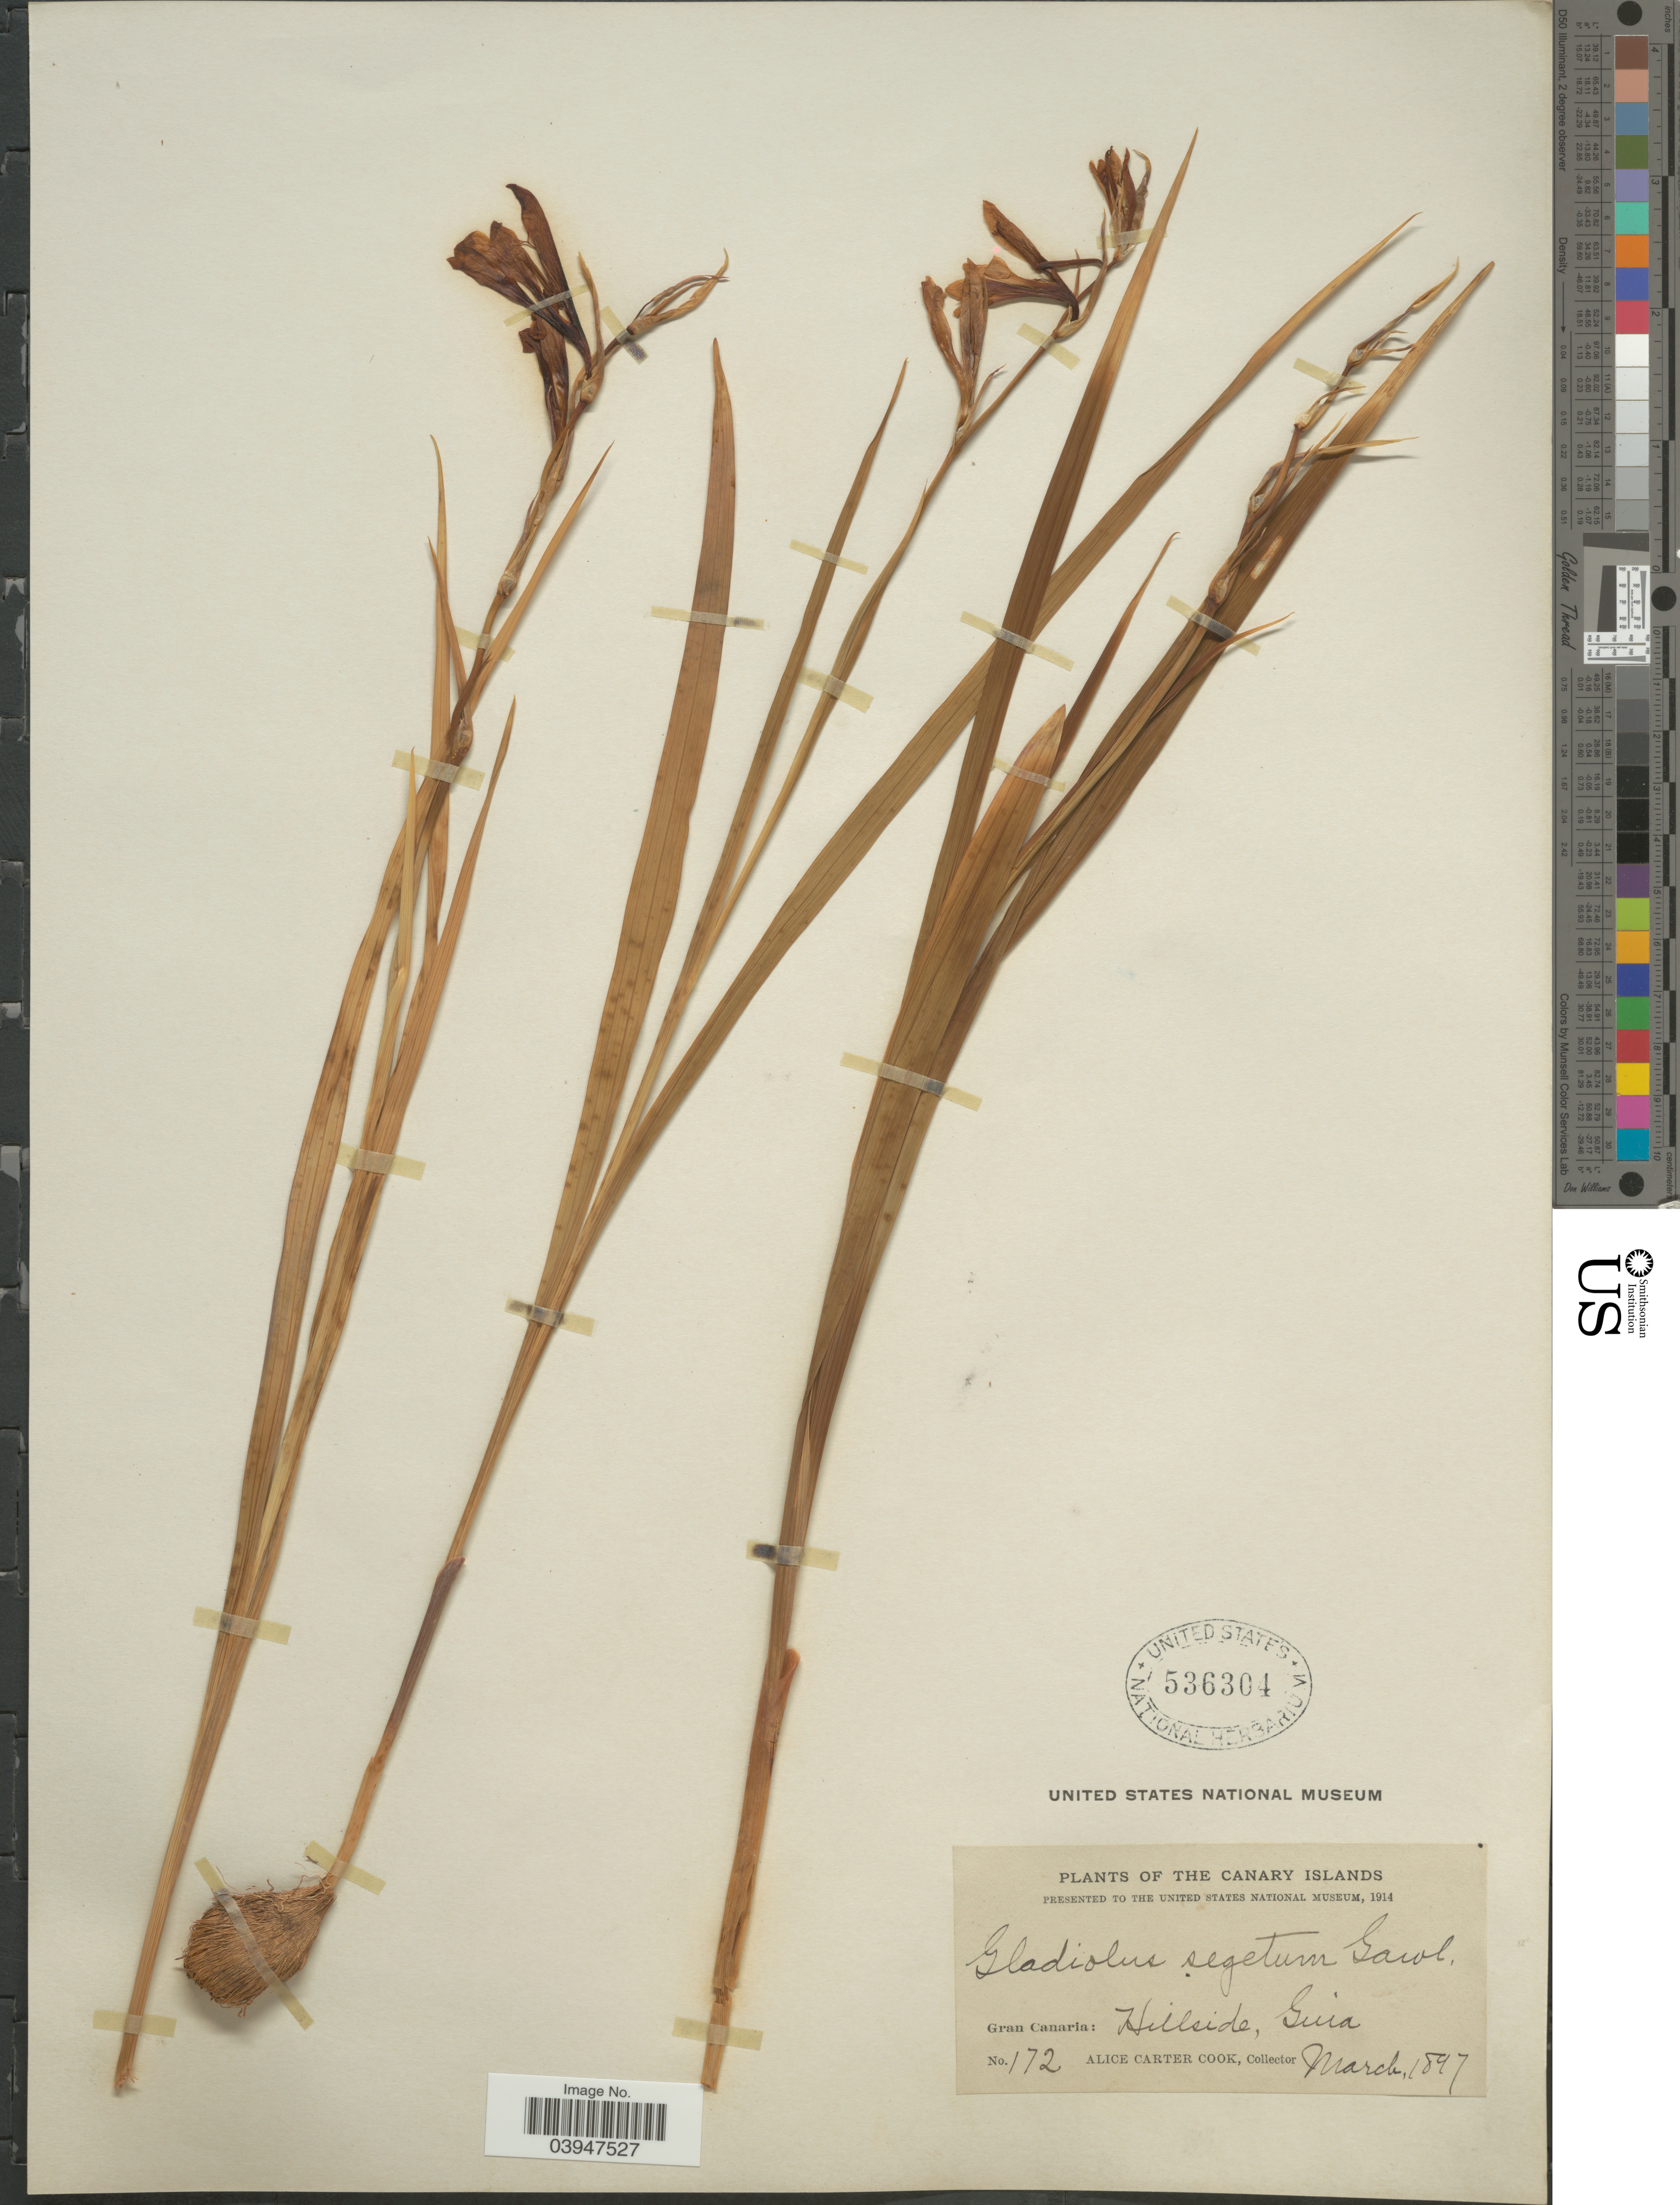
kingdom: Plantae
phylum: Tracheophyta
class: Liliopsida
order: Asparagales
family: Iridaceae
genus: Gladiolus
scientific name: Gladiolus segetum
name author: Ker Gawl.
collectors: Alice C. Cook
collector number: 172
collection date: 1897-03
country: Spain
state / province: Canarias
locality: The Canary Islands. Gran Canaria: Hillside, Guia.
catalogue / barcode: US 536304